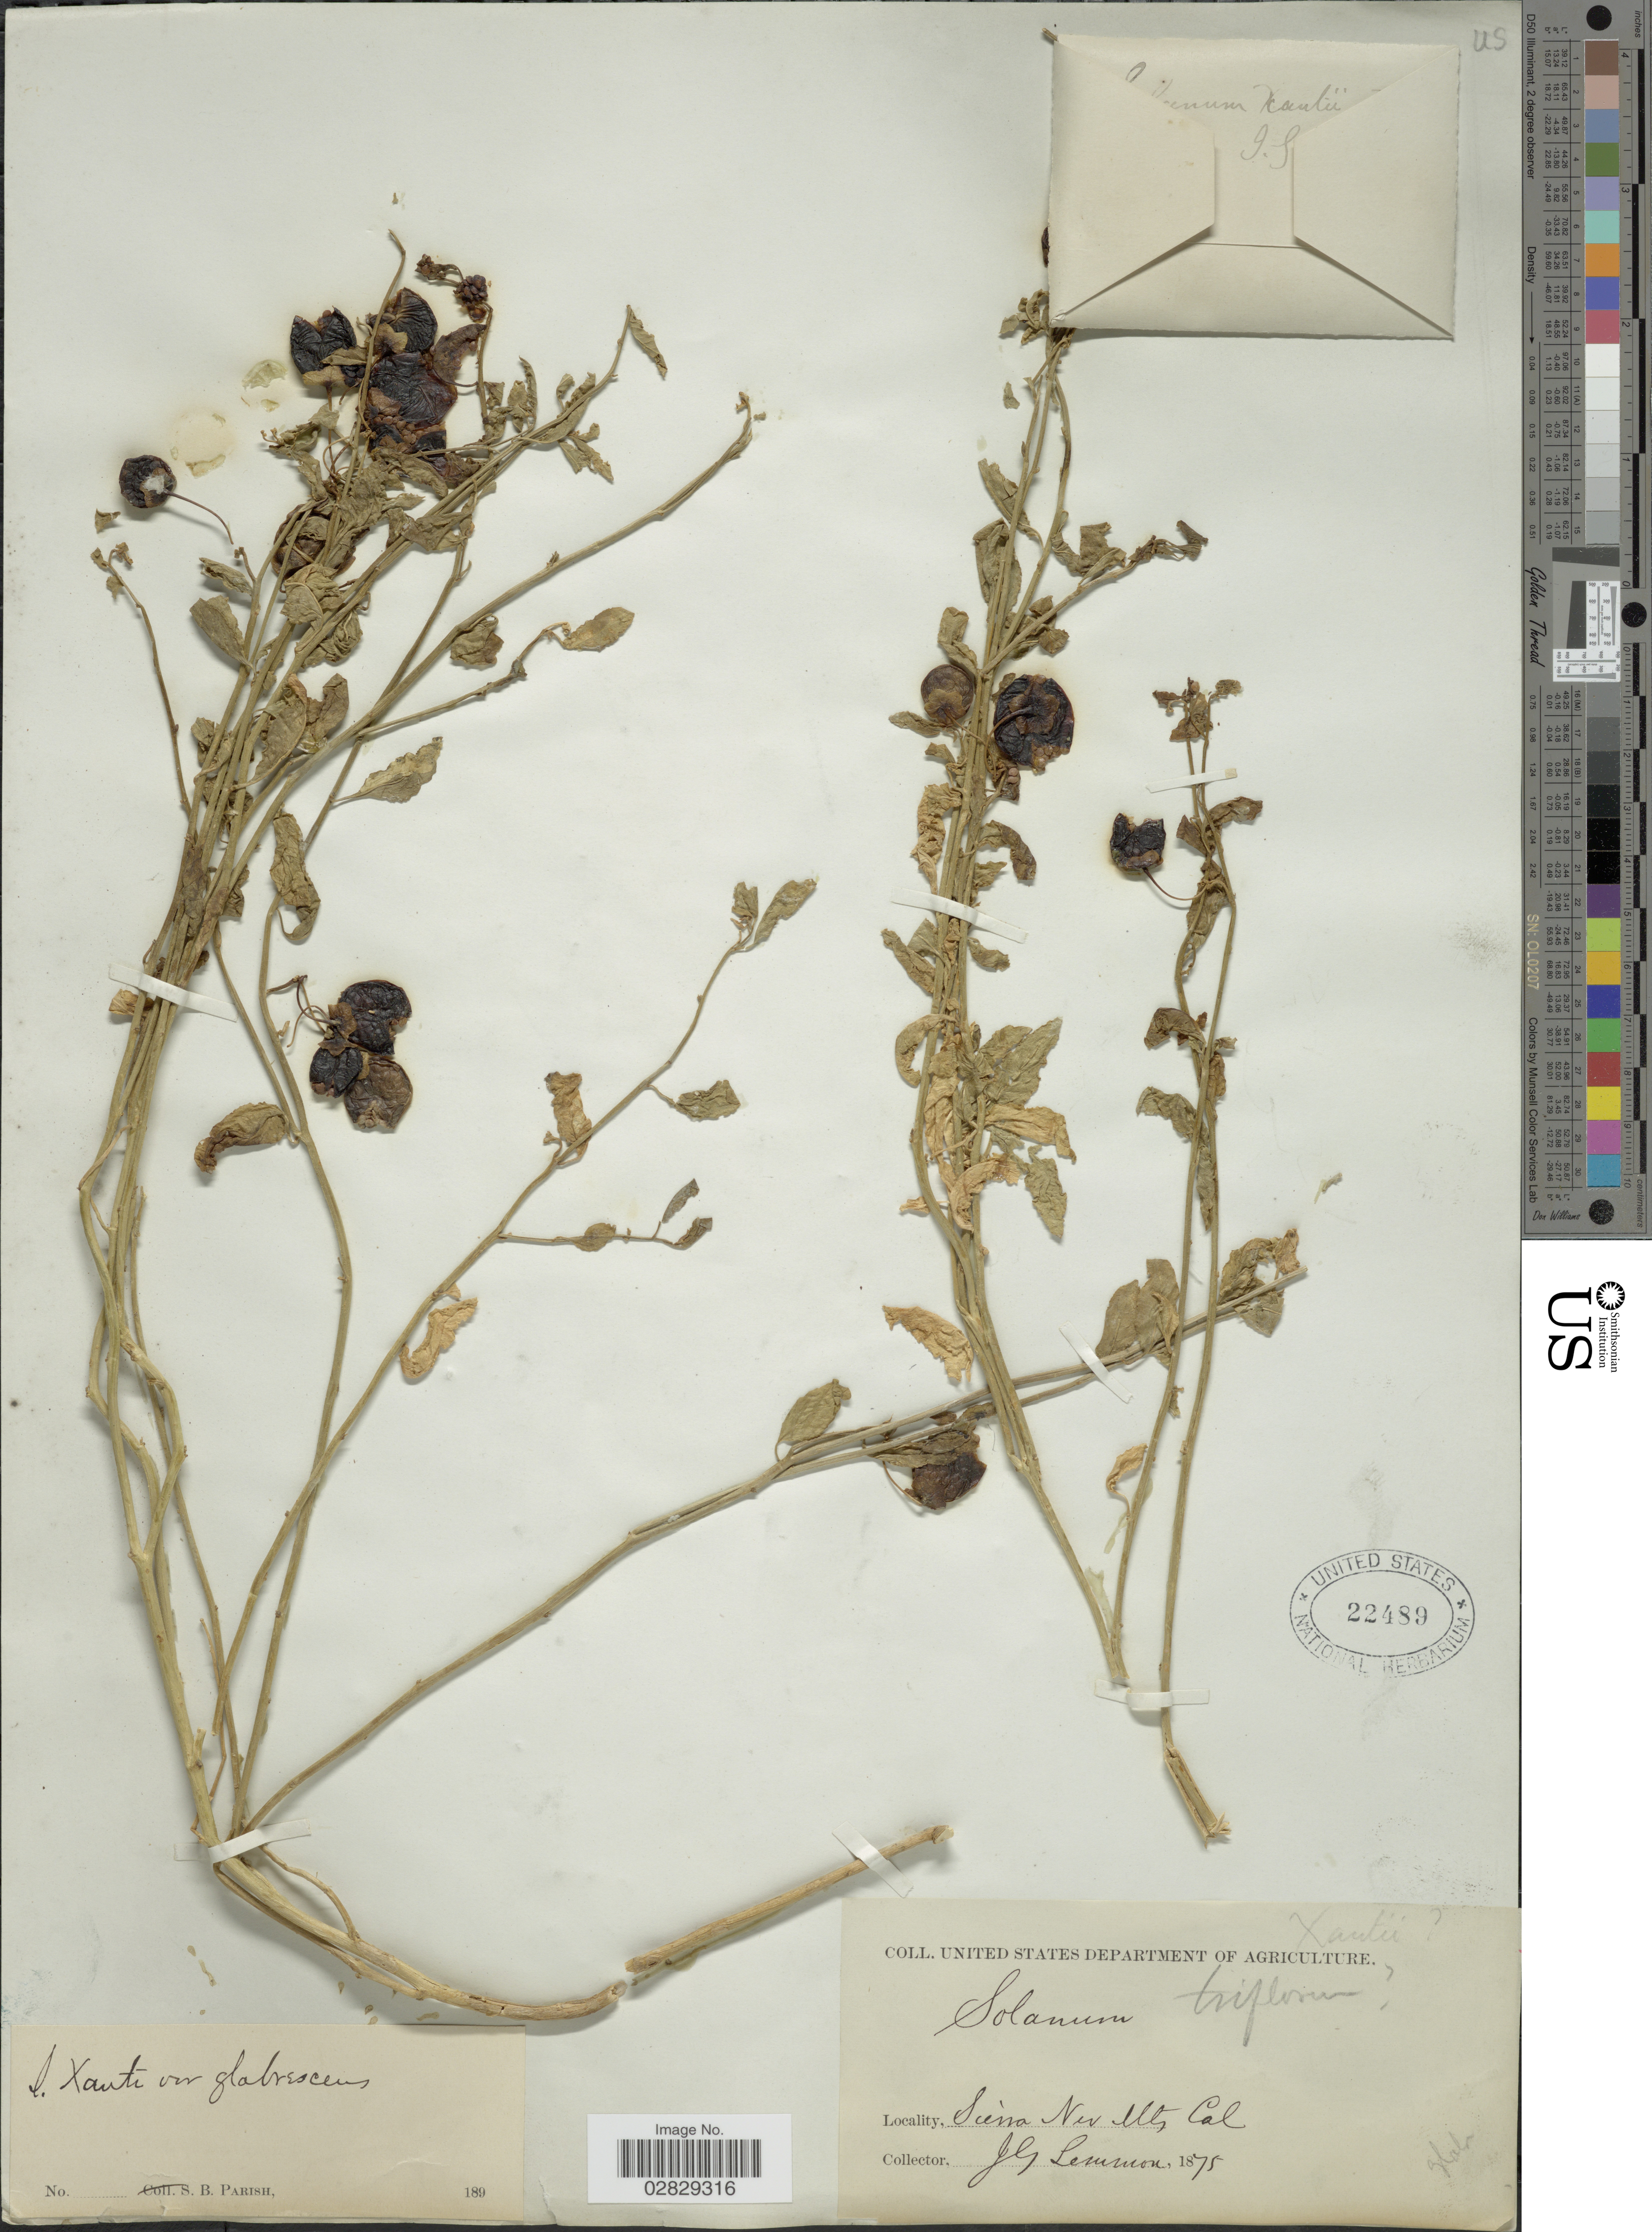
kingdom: Plantae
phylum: Tracheophyta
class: Magnoliopsida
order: Solanales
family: Solanaceae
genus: Solanum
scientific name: Solanum sp.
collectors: J. Lemmon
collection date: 1875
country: United States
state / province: California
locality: Sierra Nev. Mts.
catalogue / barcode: US 22489